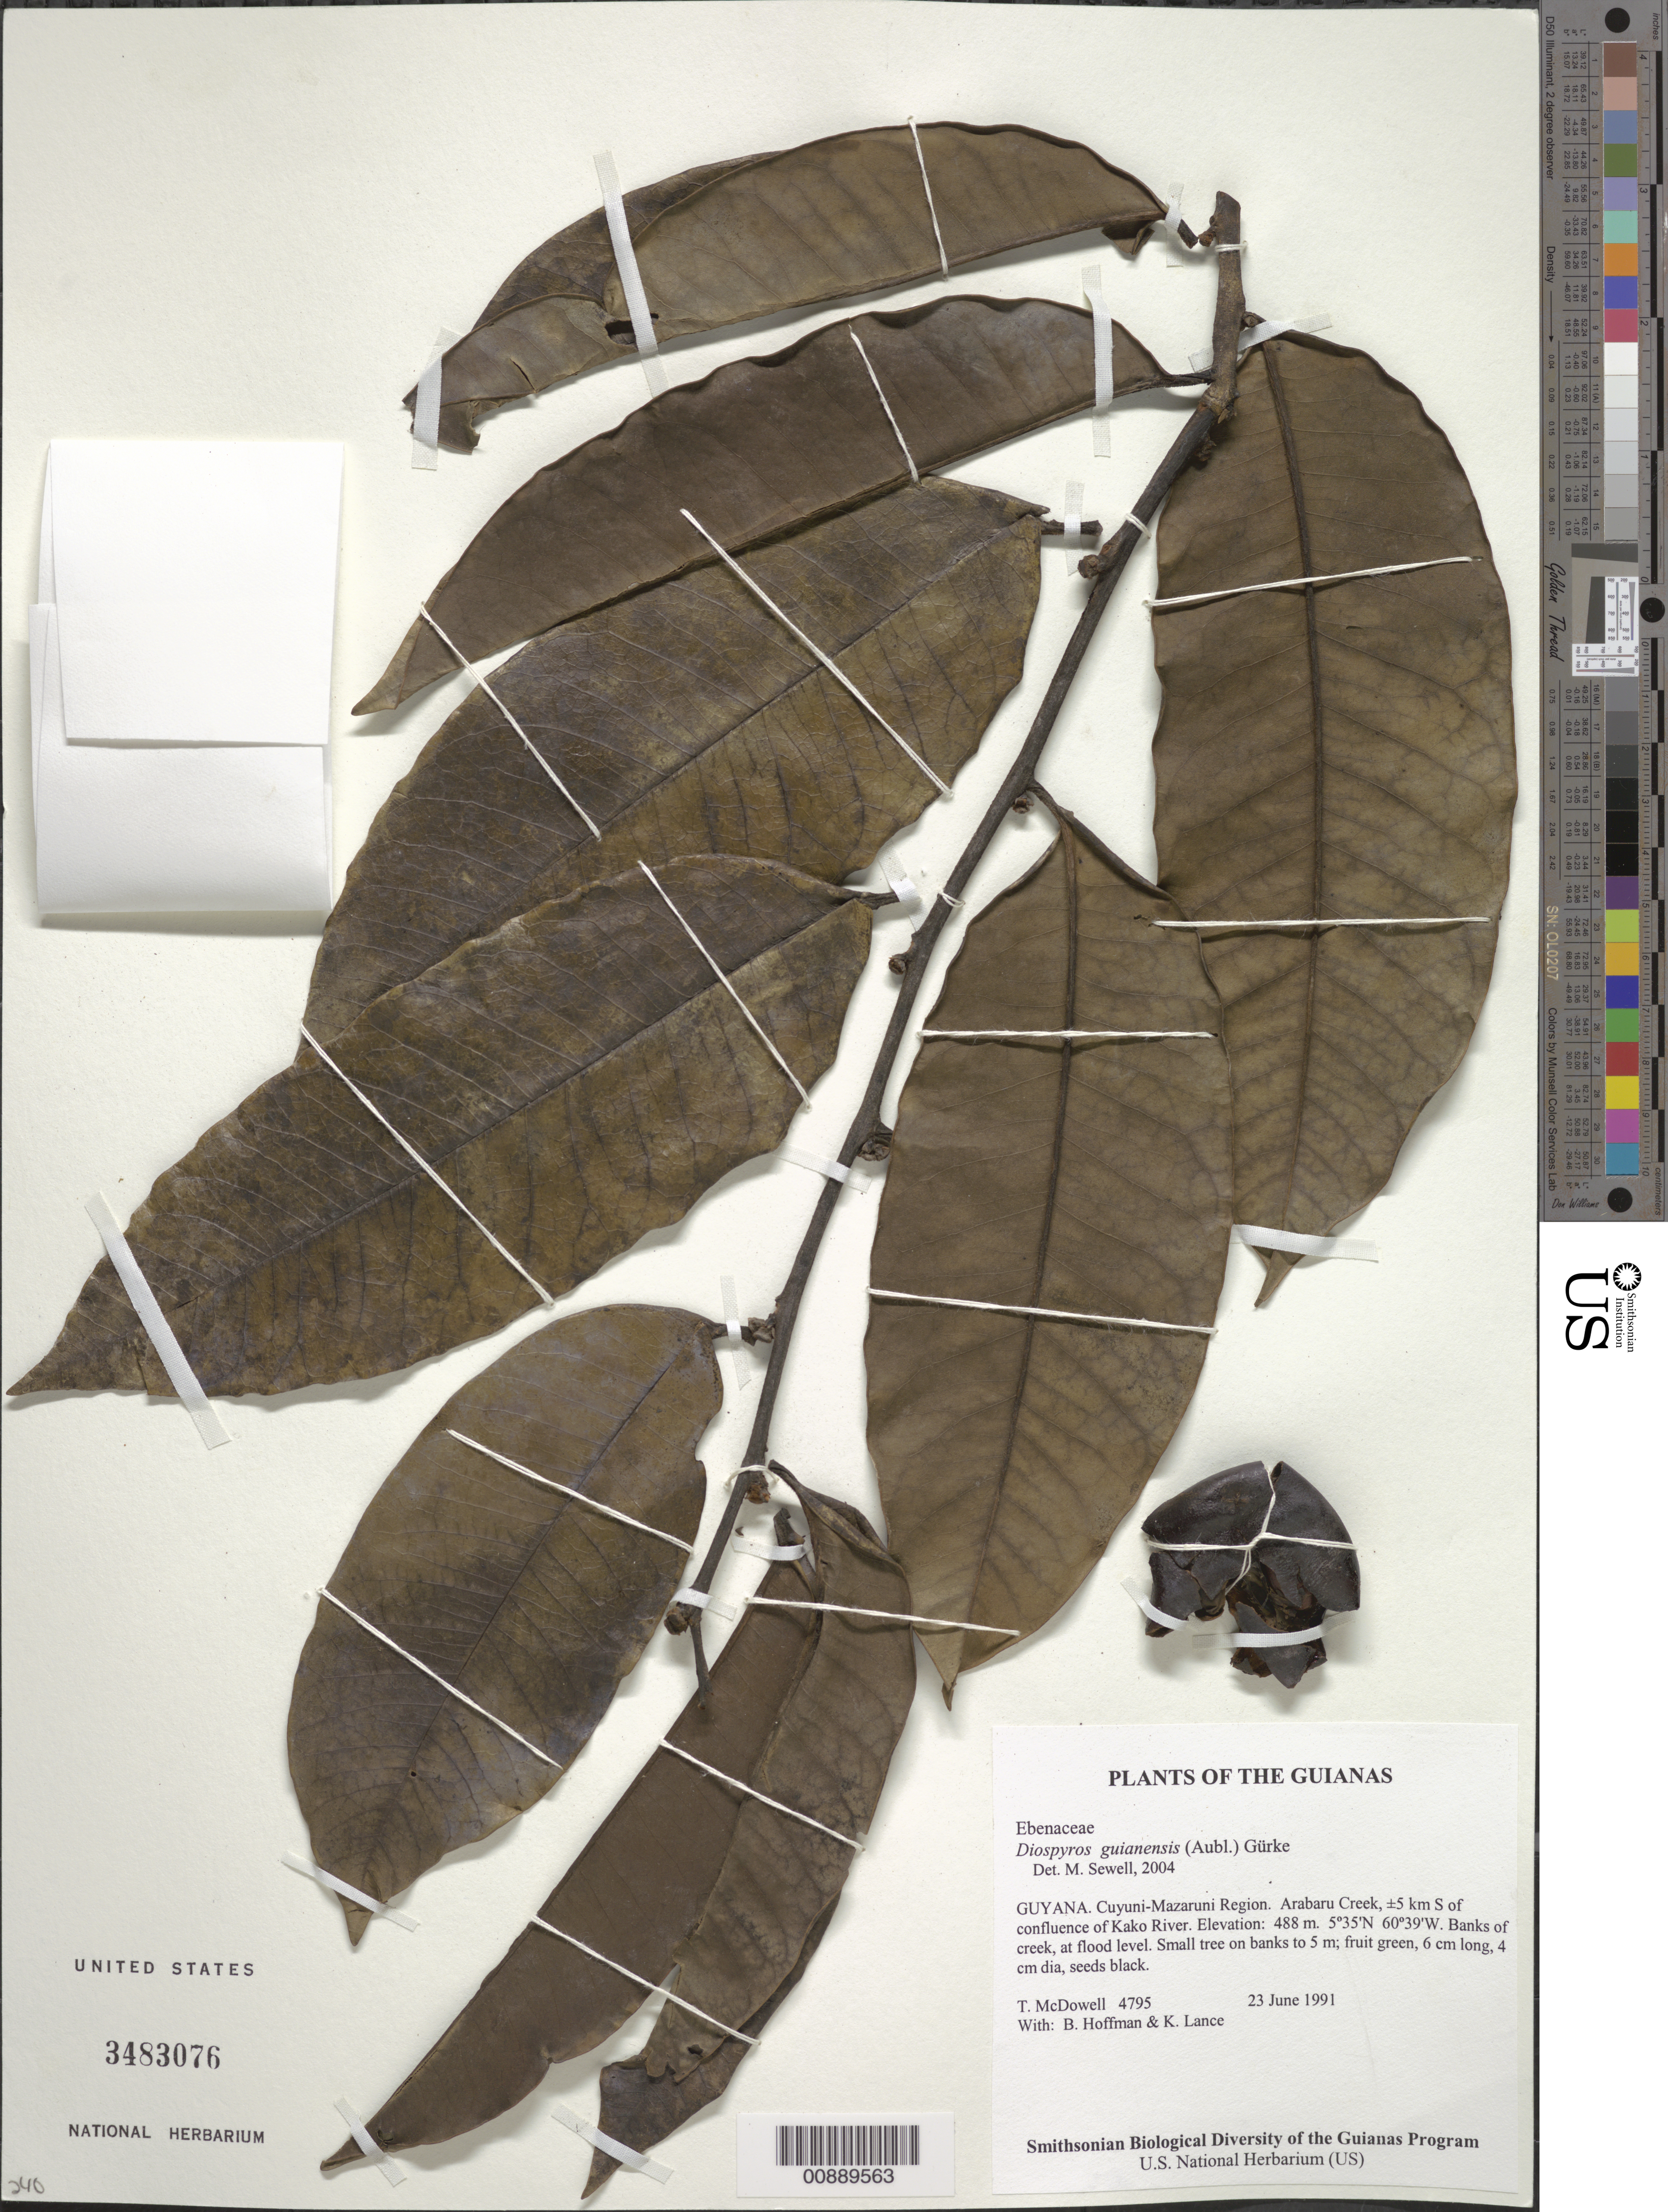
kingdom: Plantae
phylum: Tracheophyta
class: Magnoliopsida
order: Ericales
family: Ebenaceae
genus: Diospyros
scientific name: Diospyros guianensis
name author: (Aubl.) Gürke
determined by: Sewell, M.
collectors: T. McDowell, B. Hoffman & K. Lance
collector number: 4795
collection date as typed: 23 June 1991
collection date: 1991-06-23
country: Guyana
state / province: Cuyuni-Mazaruni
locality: Arabaru Creek, ±5 km S of confluence of Kako River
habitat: Banks of creek, at flood level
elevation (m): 488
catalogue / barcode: US 3483076